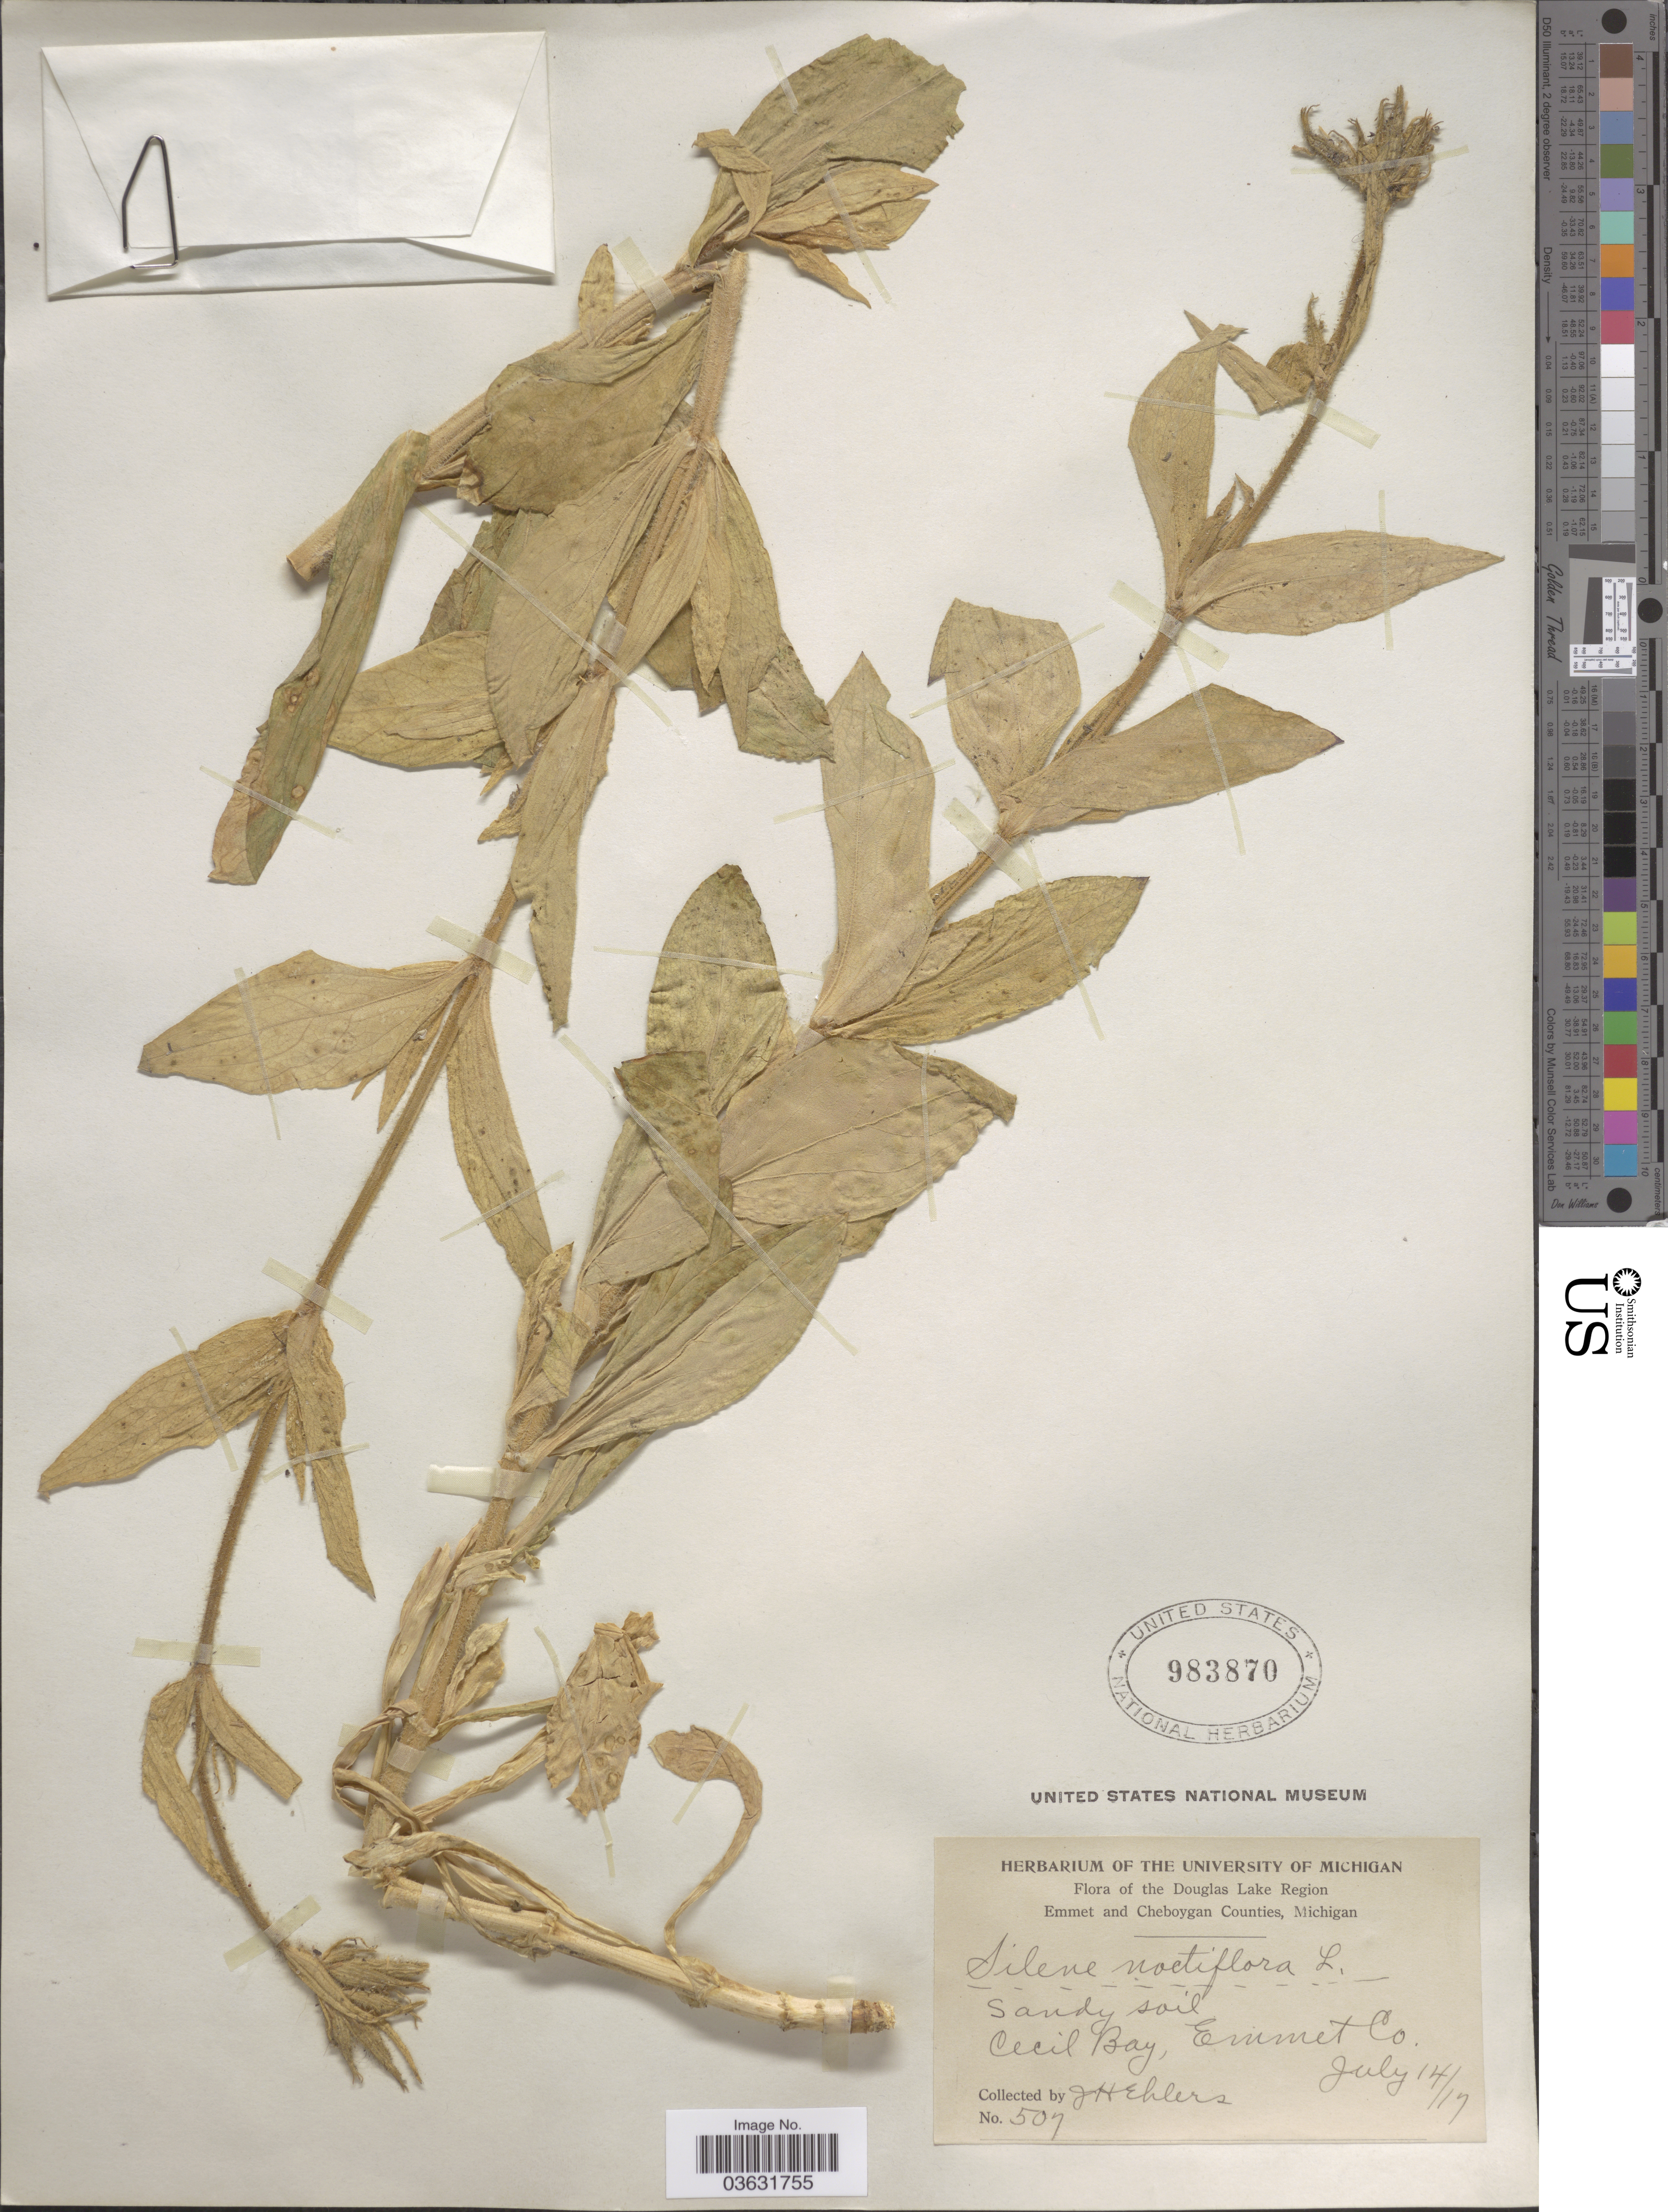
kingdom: Plantae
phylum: Tracheophyta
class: Magnoliopsida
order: Caryophyllales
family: Caryophyllaceae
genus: Silene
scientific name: Silene noctiflora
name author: L.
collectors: J. H. Ehlers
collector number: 507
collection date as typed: Transcribed d/m/y: 14/7/17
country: United States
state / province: Michigan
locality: The Douglas Lake Region. Cecil Bay, Emmet County.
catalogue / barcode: US 983870